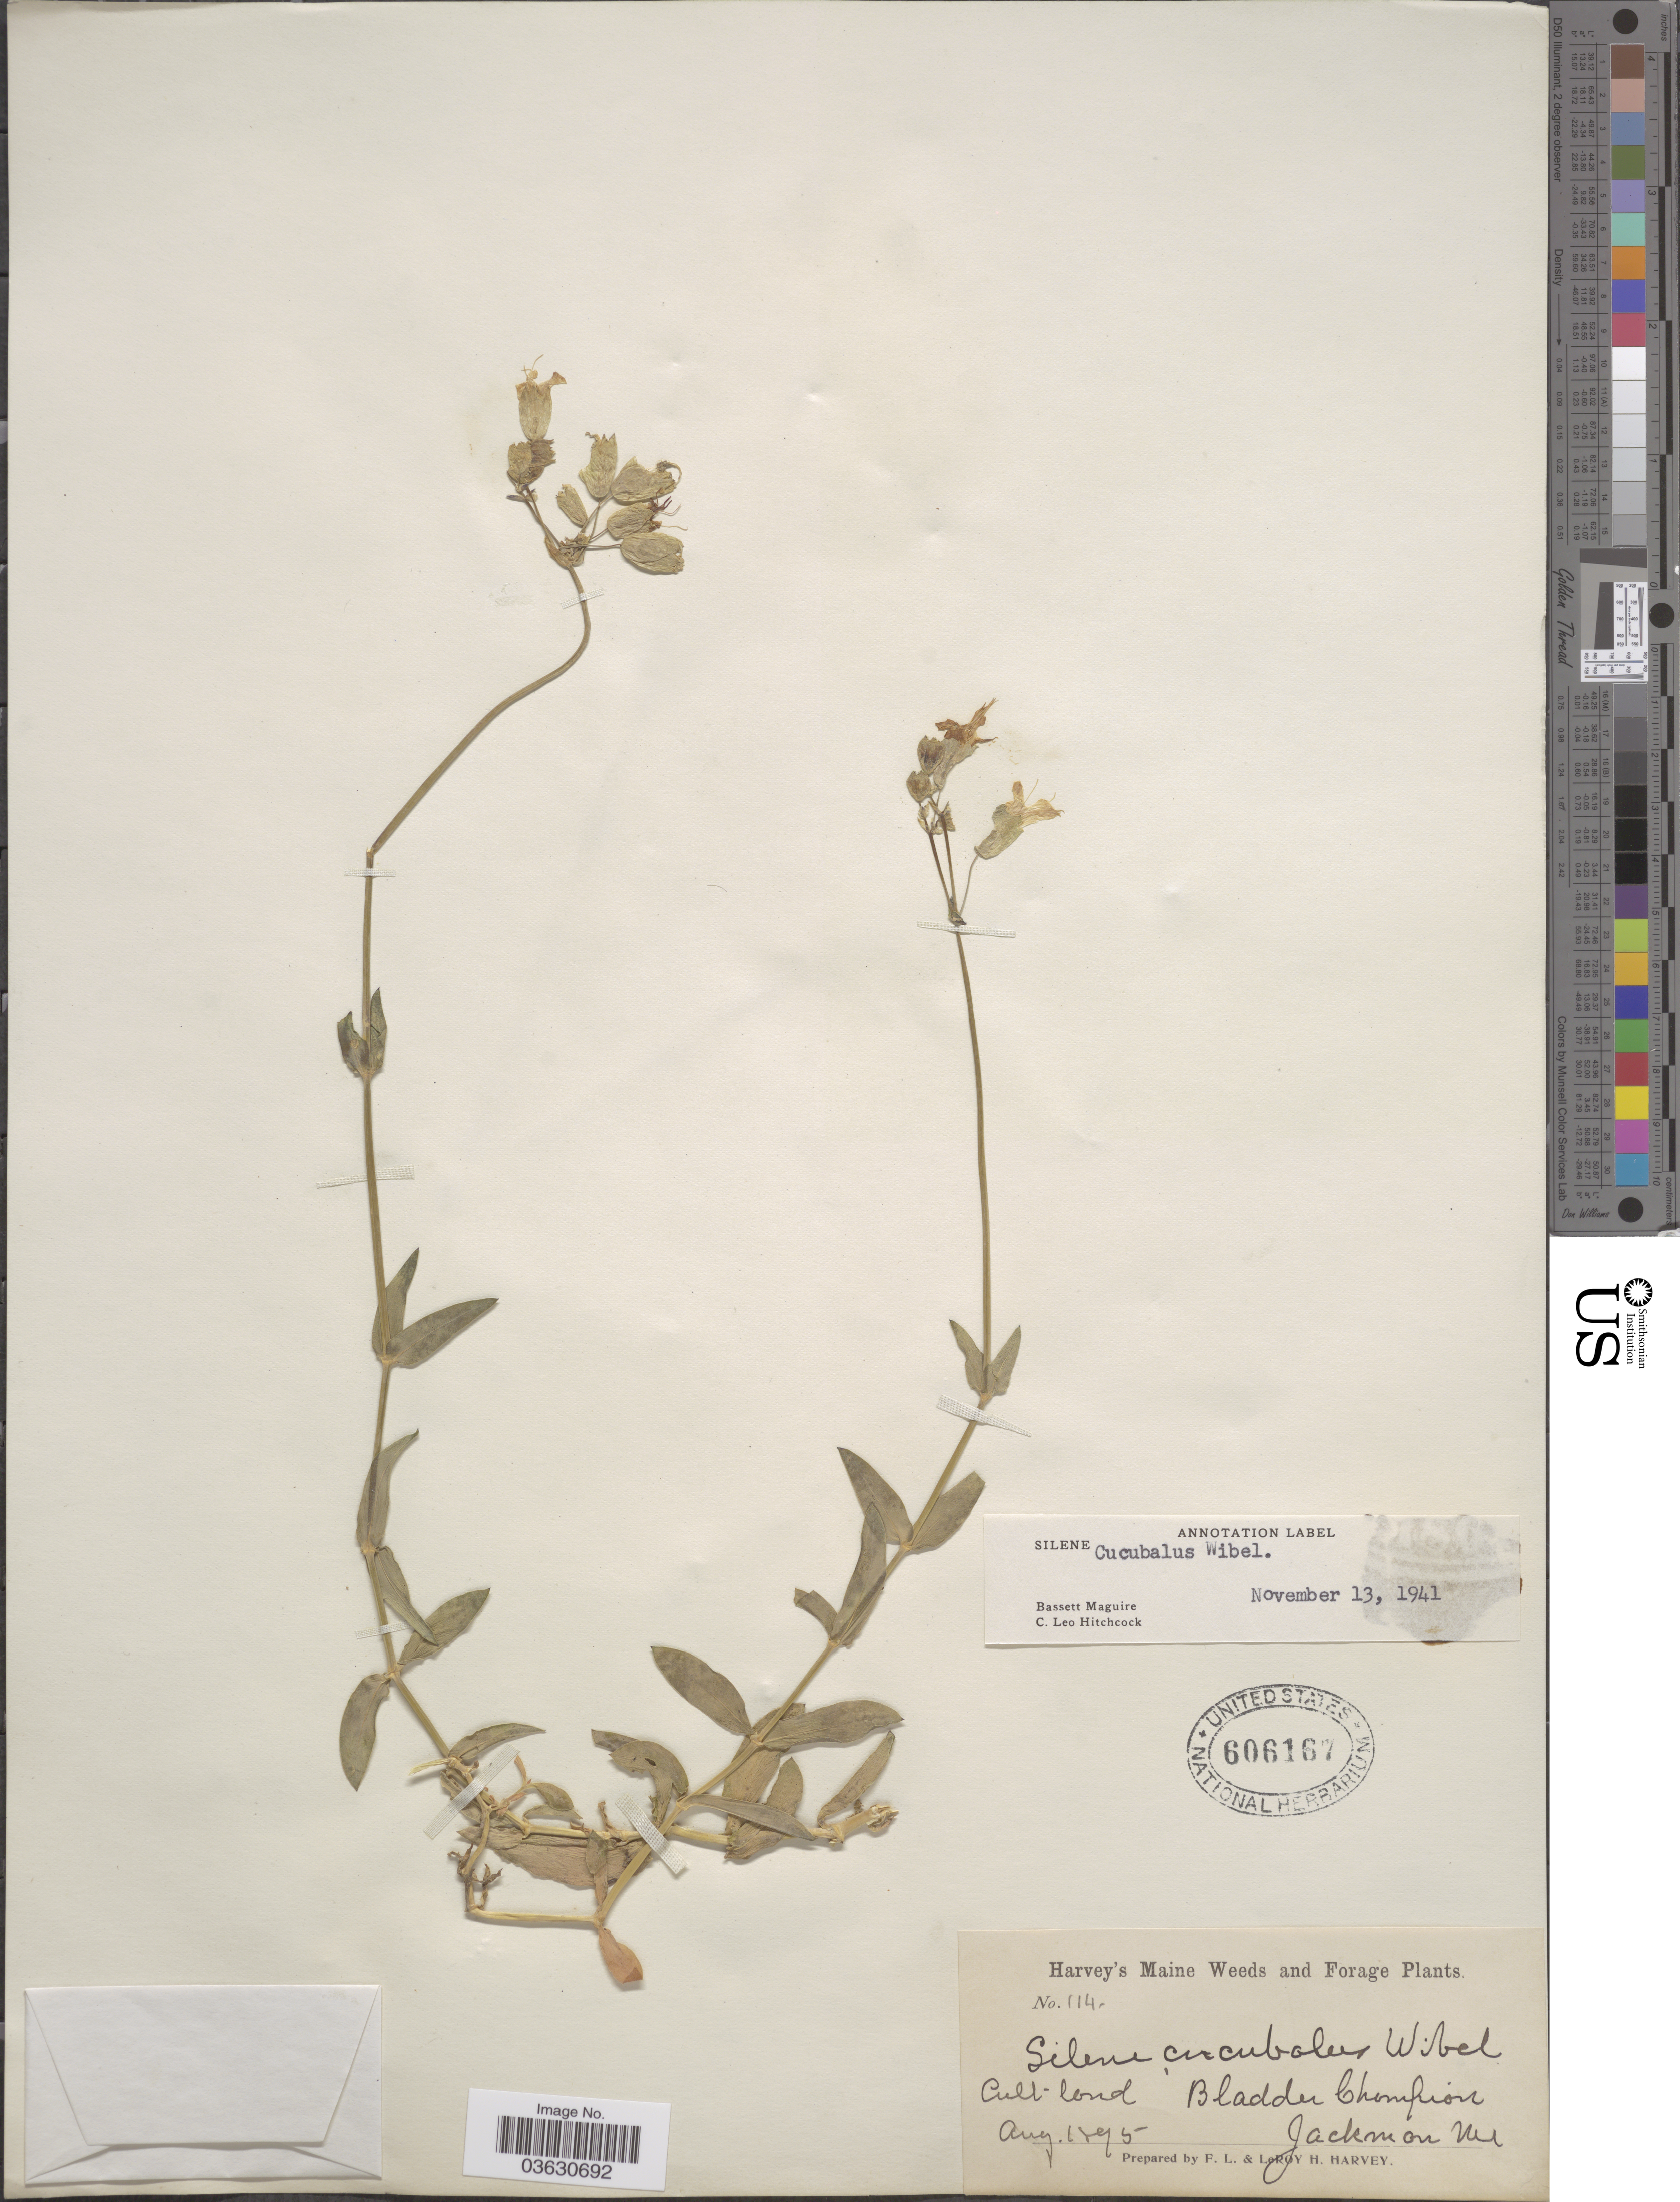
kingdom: Plantae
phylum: Tracheophyta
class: Magnoliopsida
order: Caryophyllales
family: Caryophyllaceae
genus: Silene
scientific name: Silene cucubalus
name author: L.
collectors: F. L. Harvey & L. H. Harvey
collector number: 114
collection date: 1895-08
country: United States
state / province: Maine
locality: Cult land, Bladder Champion, Jackman.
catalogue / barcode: US 606167